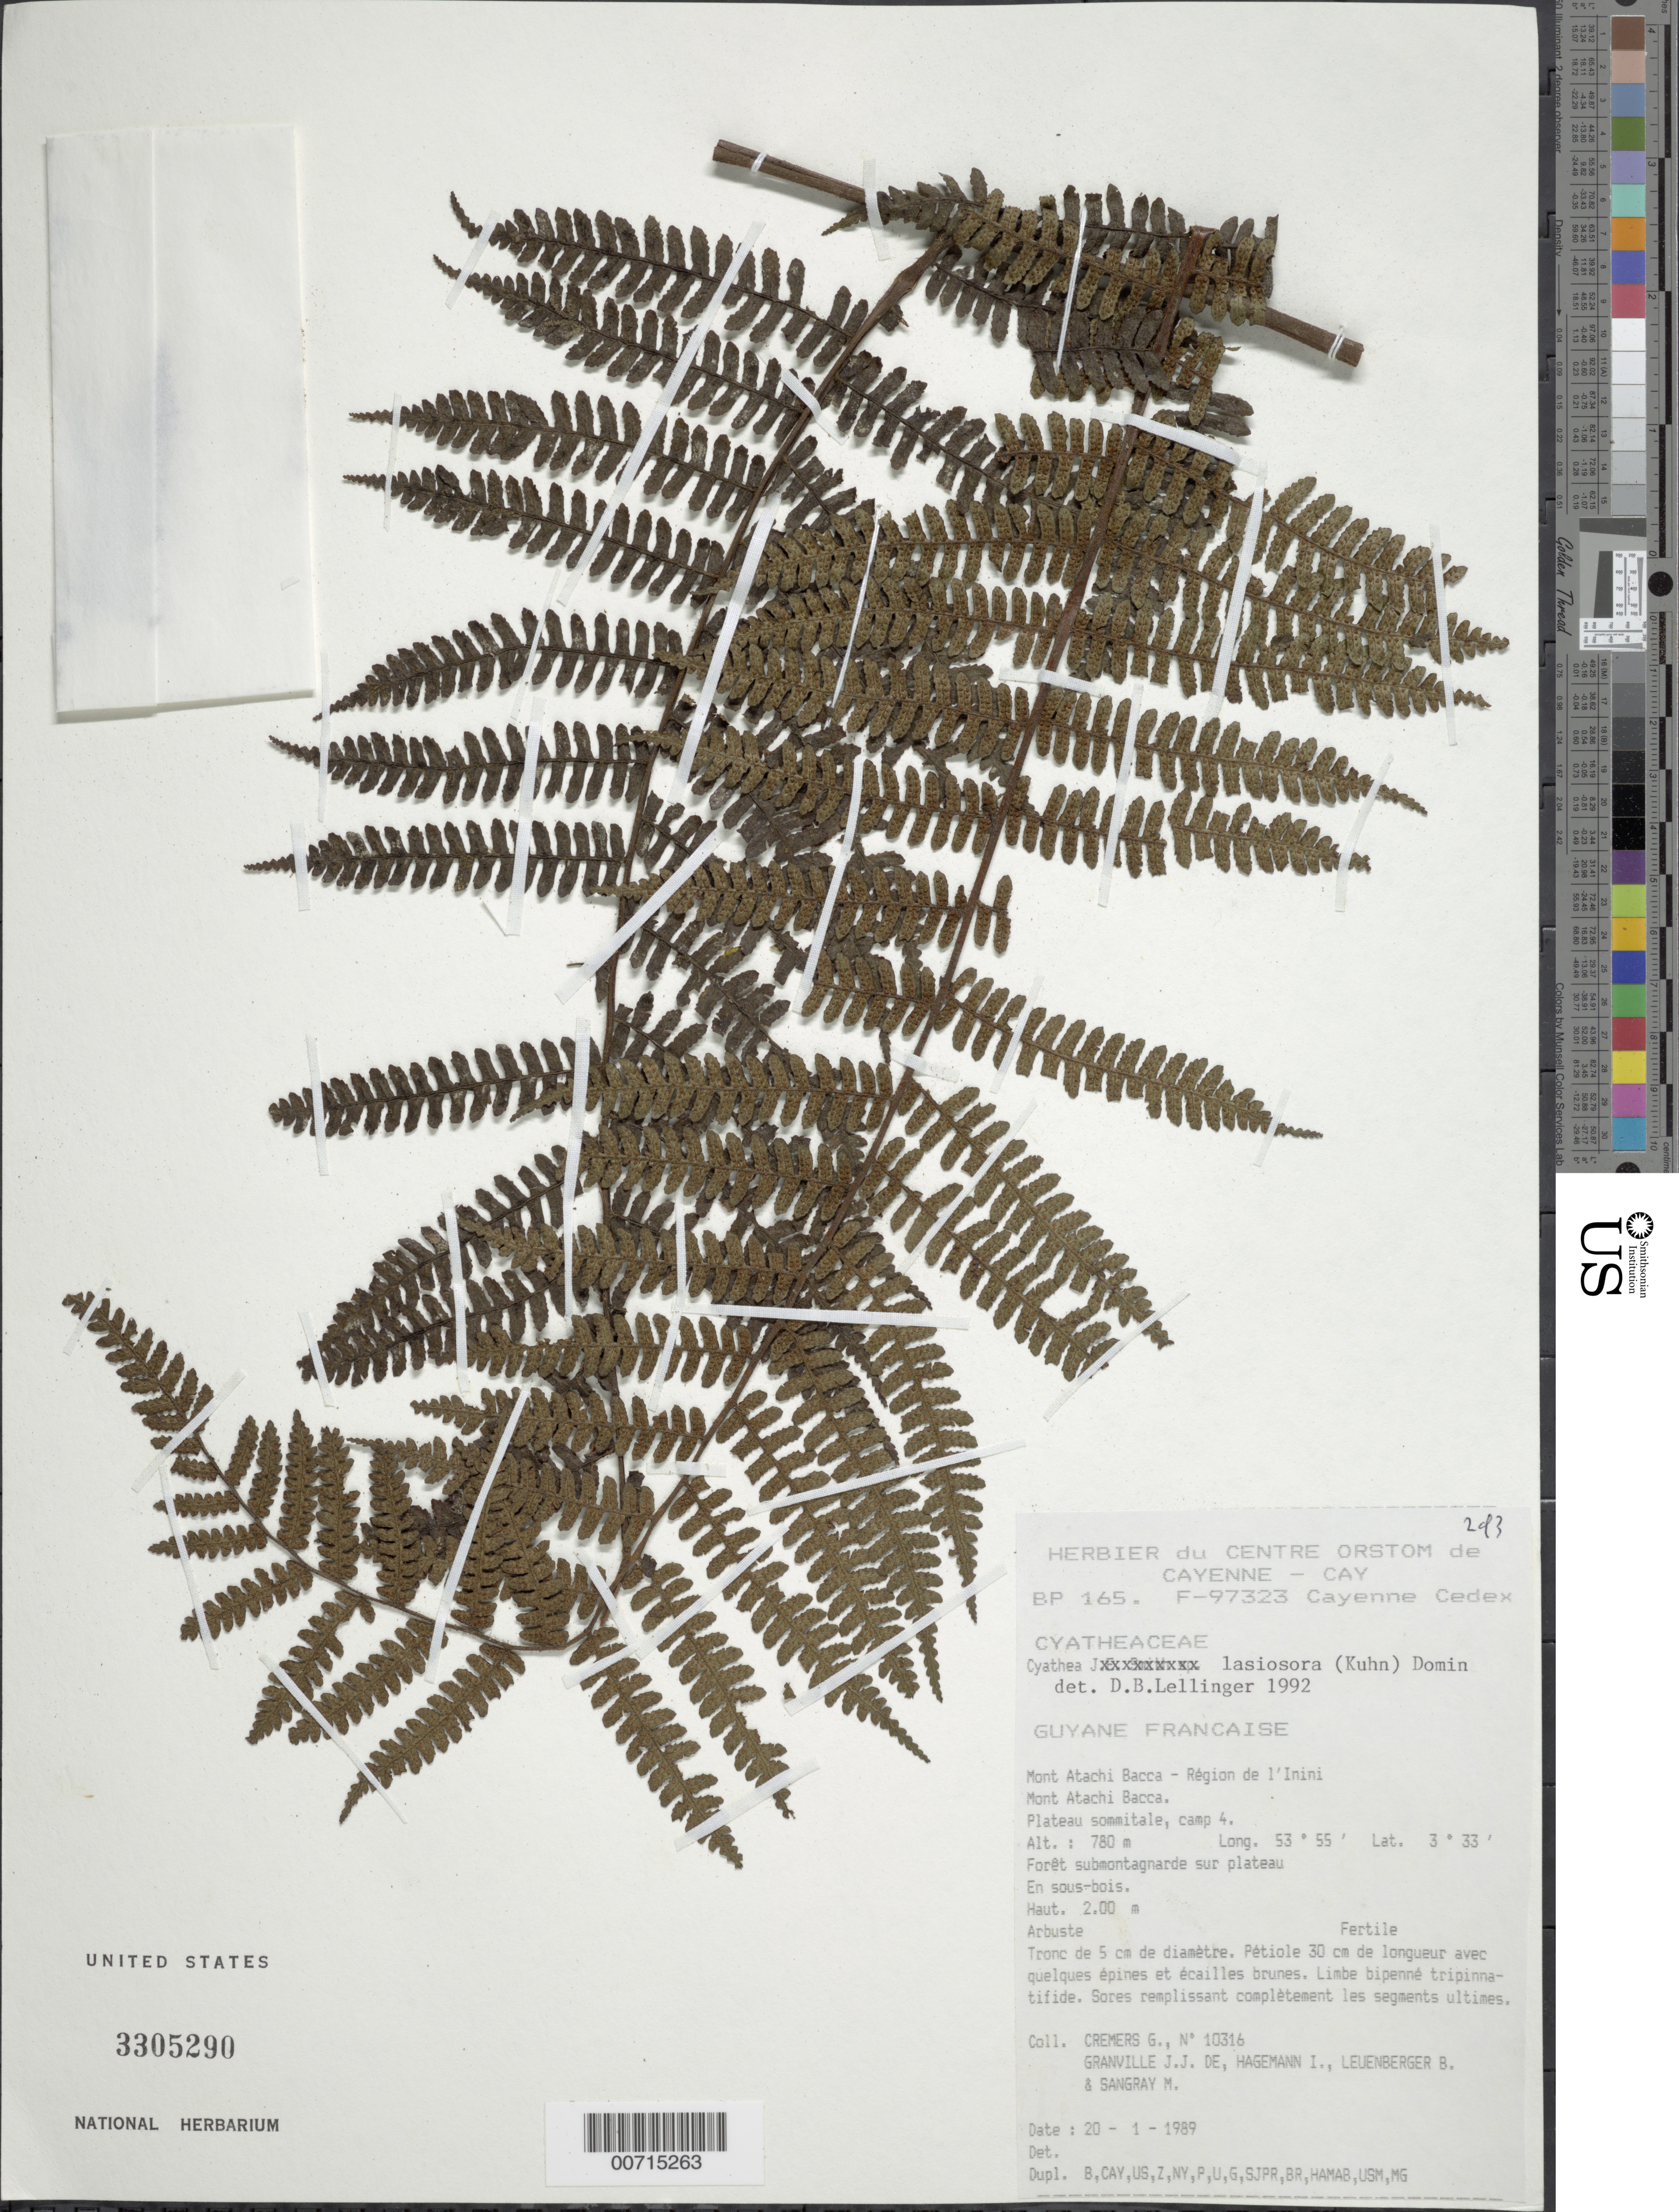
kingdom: Plantae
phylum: Tracheophyta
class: Polypodiopsida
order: Cyatheales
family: Cyatheaceae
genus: Cyathea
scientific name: Cyathea lasiosora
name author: (Mett. ex Kuhn) Domin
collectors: G. Cremers, J.-J. de Granville, I. Hagemann, B. Leuenberger & M. Sangrey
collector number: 10316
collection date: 1989-01-20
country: French Guiana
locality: Mont Atachi Bacca - Région de l'Inini, Mont Atachi Bacca, Plateau sommitale, camp 4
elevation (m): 780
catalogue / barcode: US 3305290